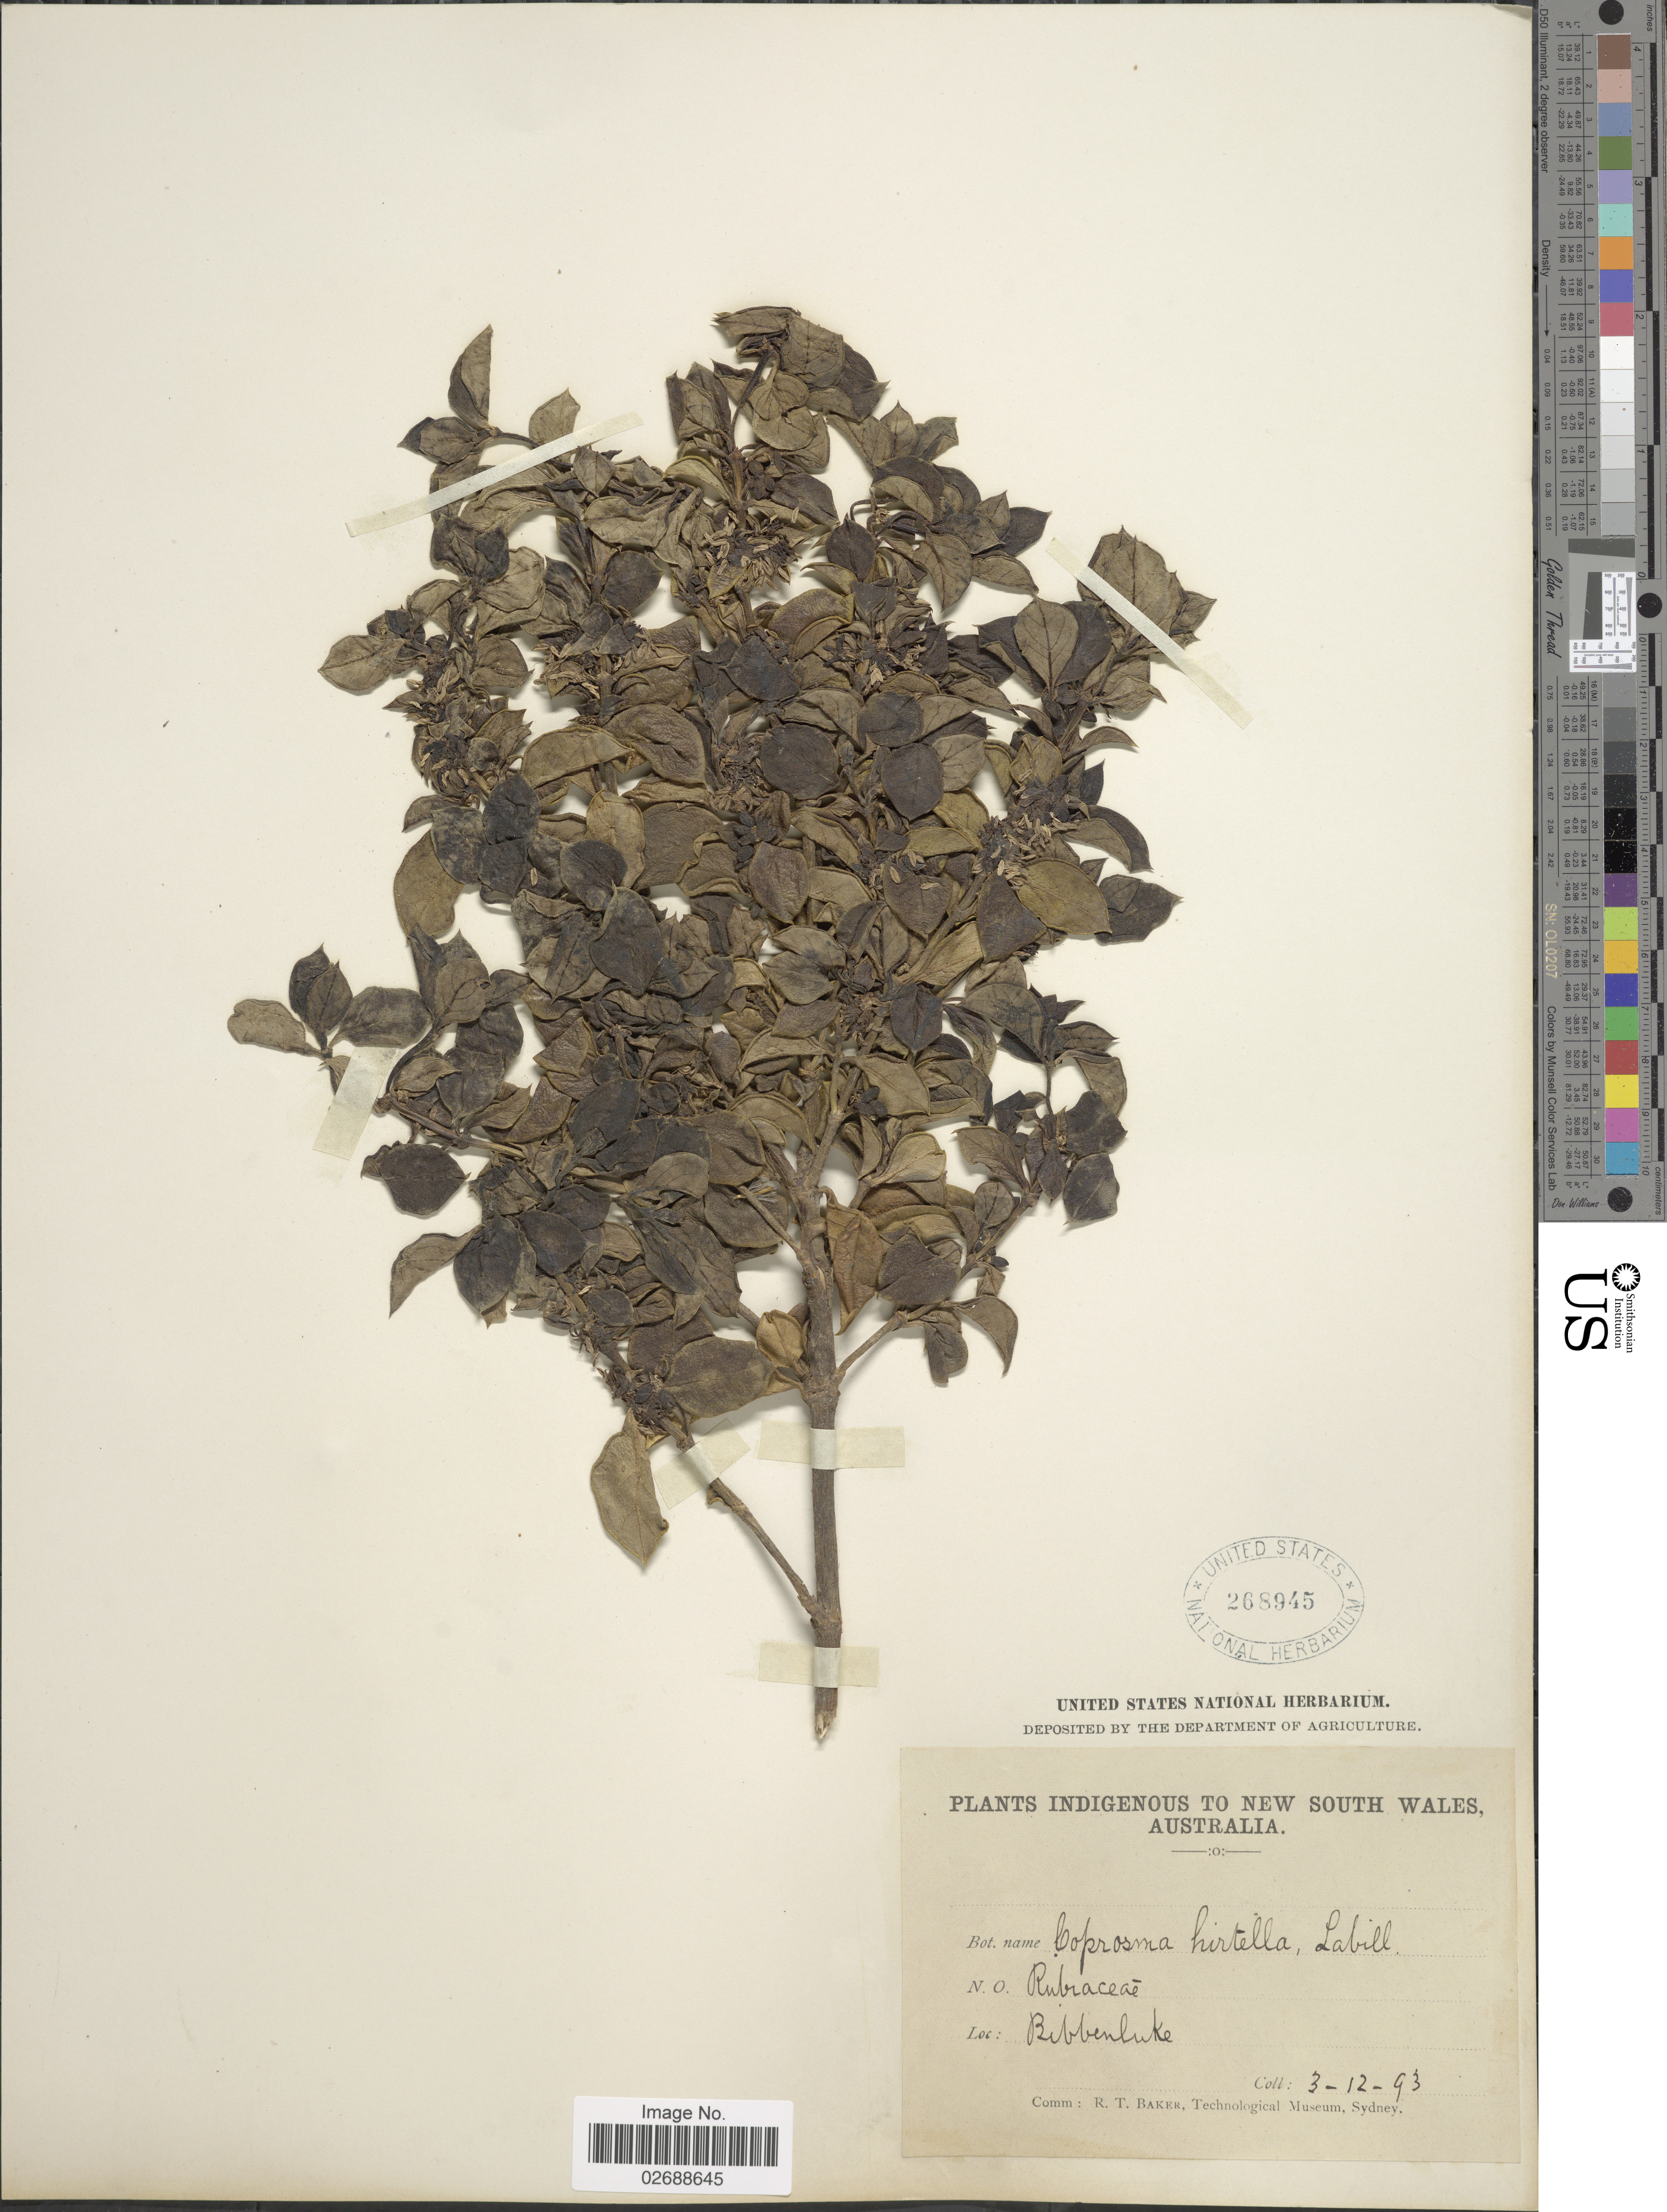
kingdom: Plantae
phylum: Tracheophyta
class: Magnoliopsida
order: Gentianales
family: Rubiaceae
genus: Coprosma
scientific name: Coprosma hirtella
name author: Labill.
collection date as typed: Transcribed d/m/y: 3/12/93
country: Australia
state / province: New South Wales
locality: Bibbenluke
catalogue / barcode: US 268945